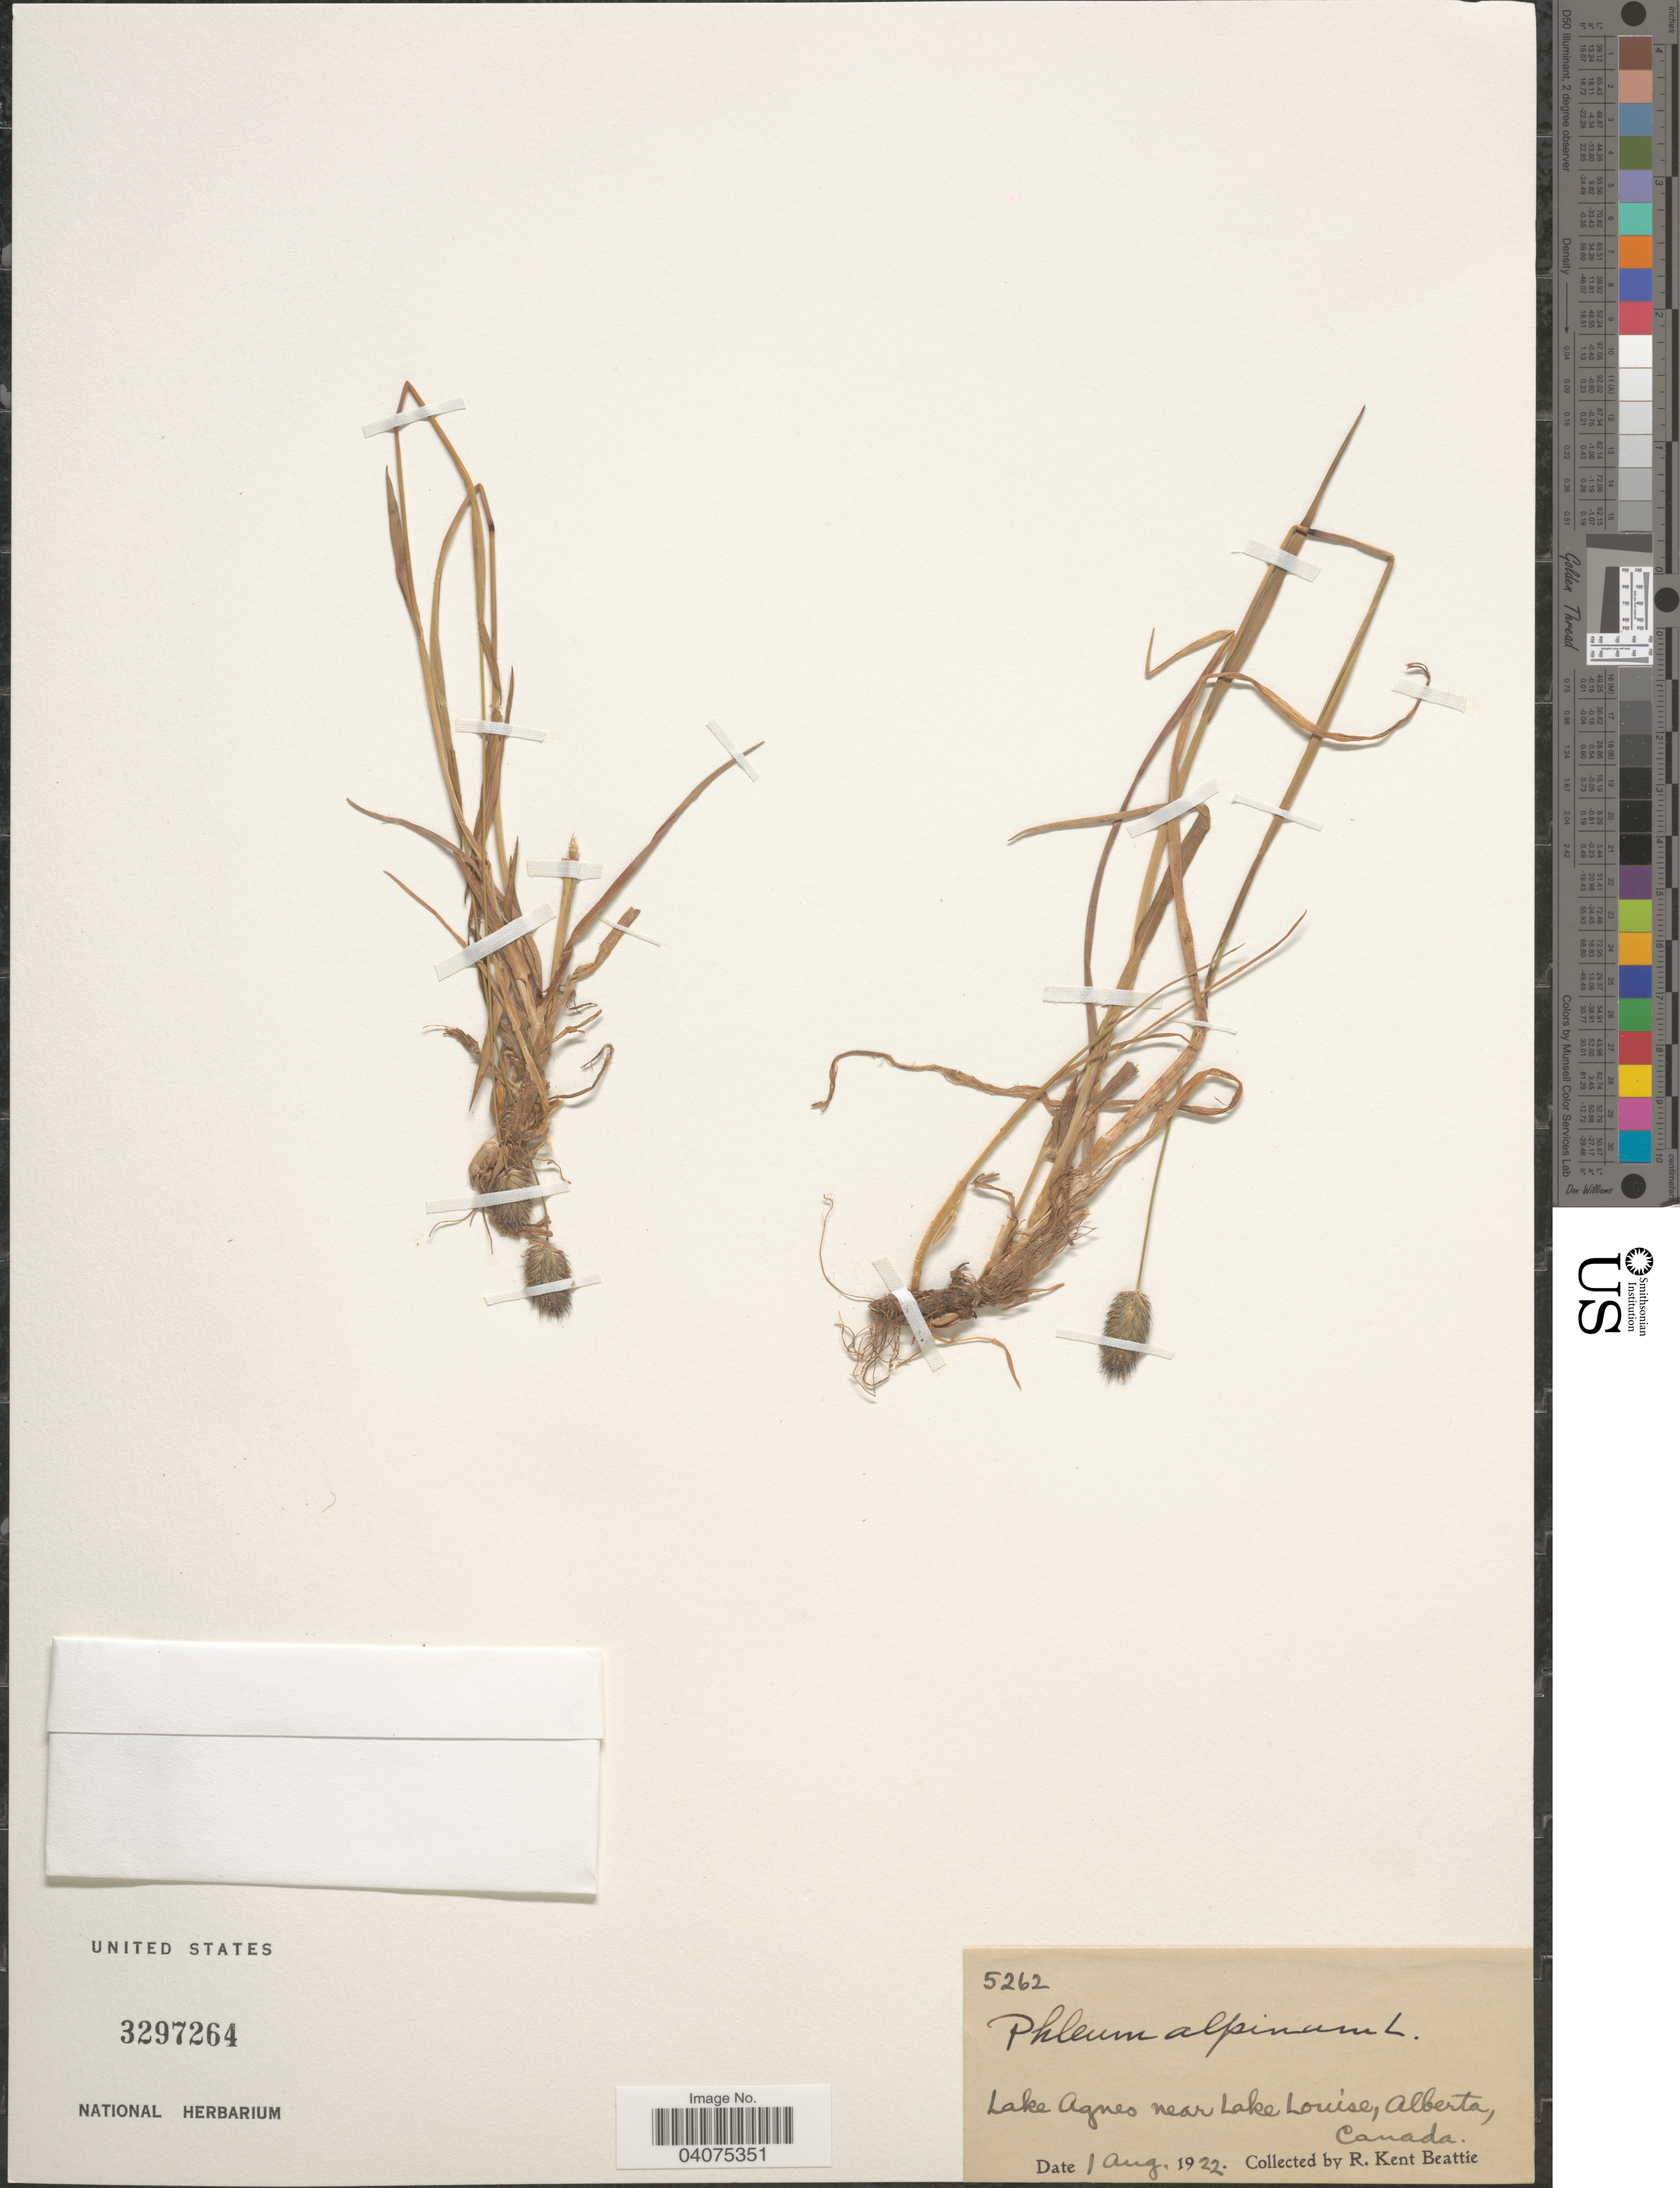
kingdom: Plantae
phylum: Tracheophyta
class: Liliopsida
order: Poales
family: Poaceae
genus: Phleum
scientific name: Phleum alpinum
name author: L.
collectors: R. K. Beattie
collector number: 5262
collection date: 1922-08-01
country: Canada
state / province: Alberta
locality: Lake Agnes near Lake Louise.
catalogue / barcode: US 3297264